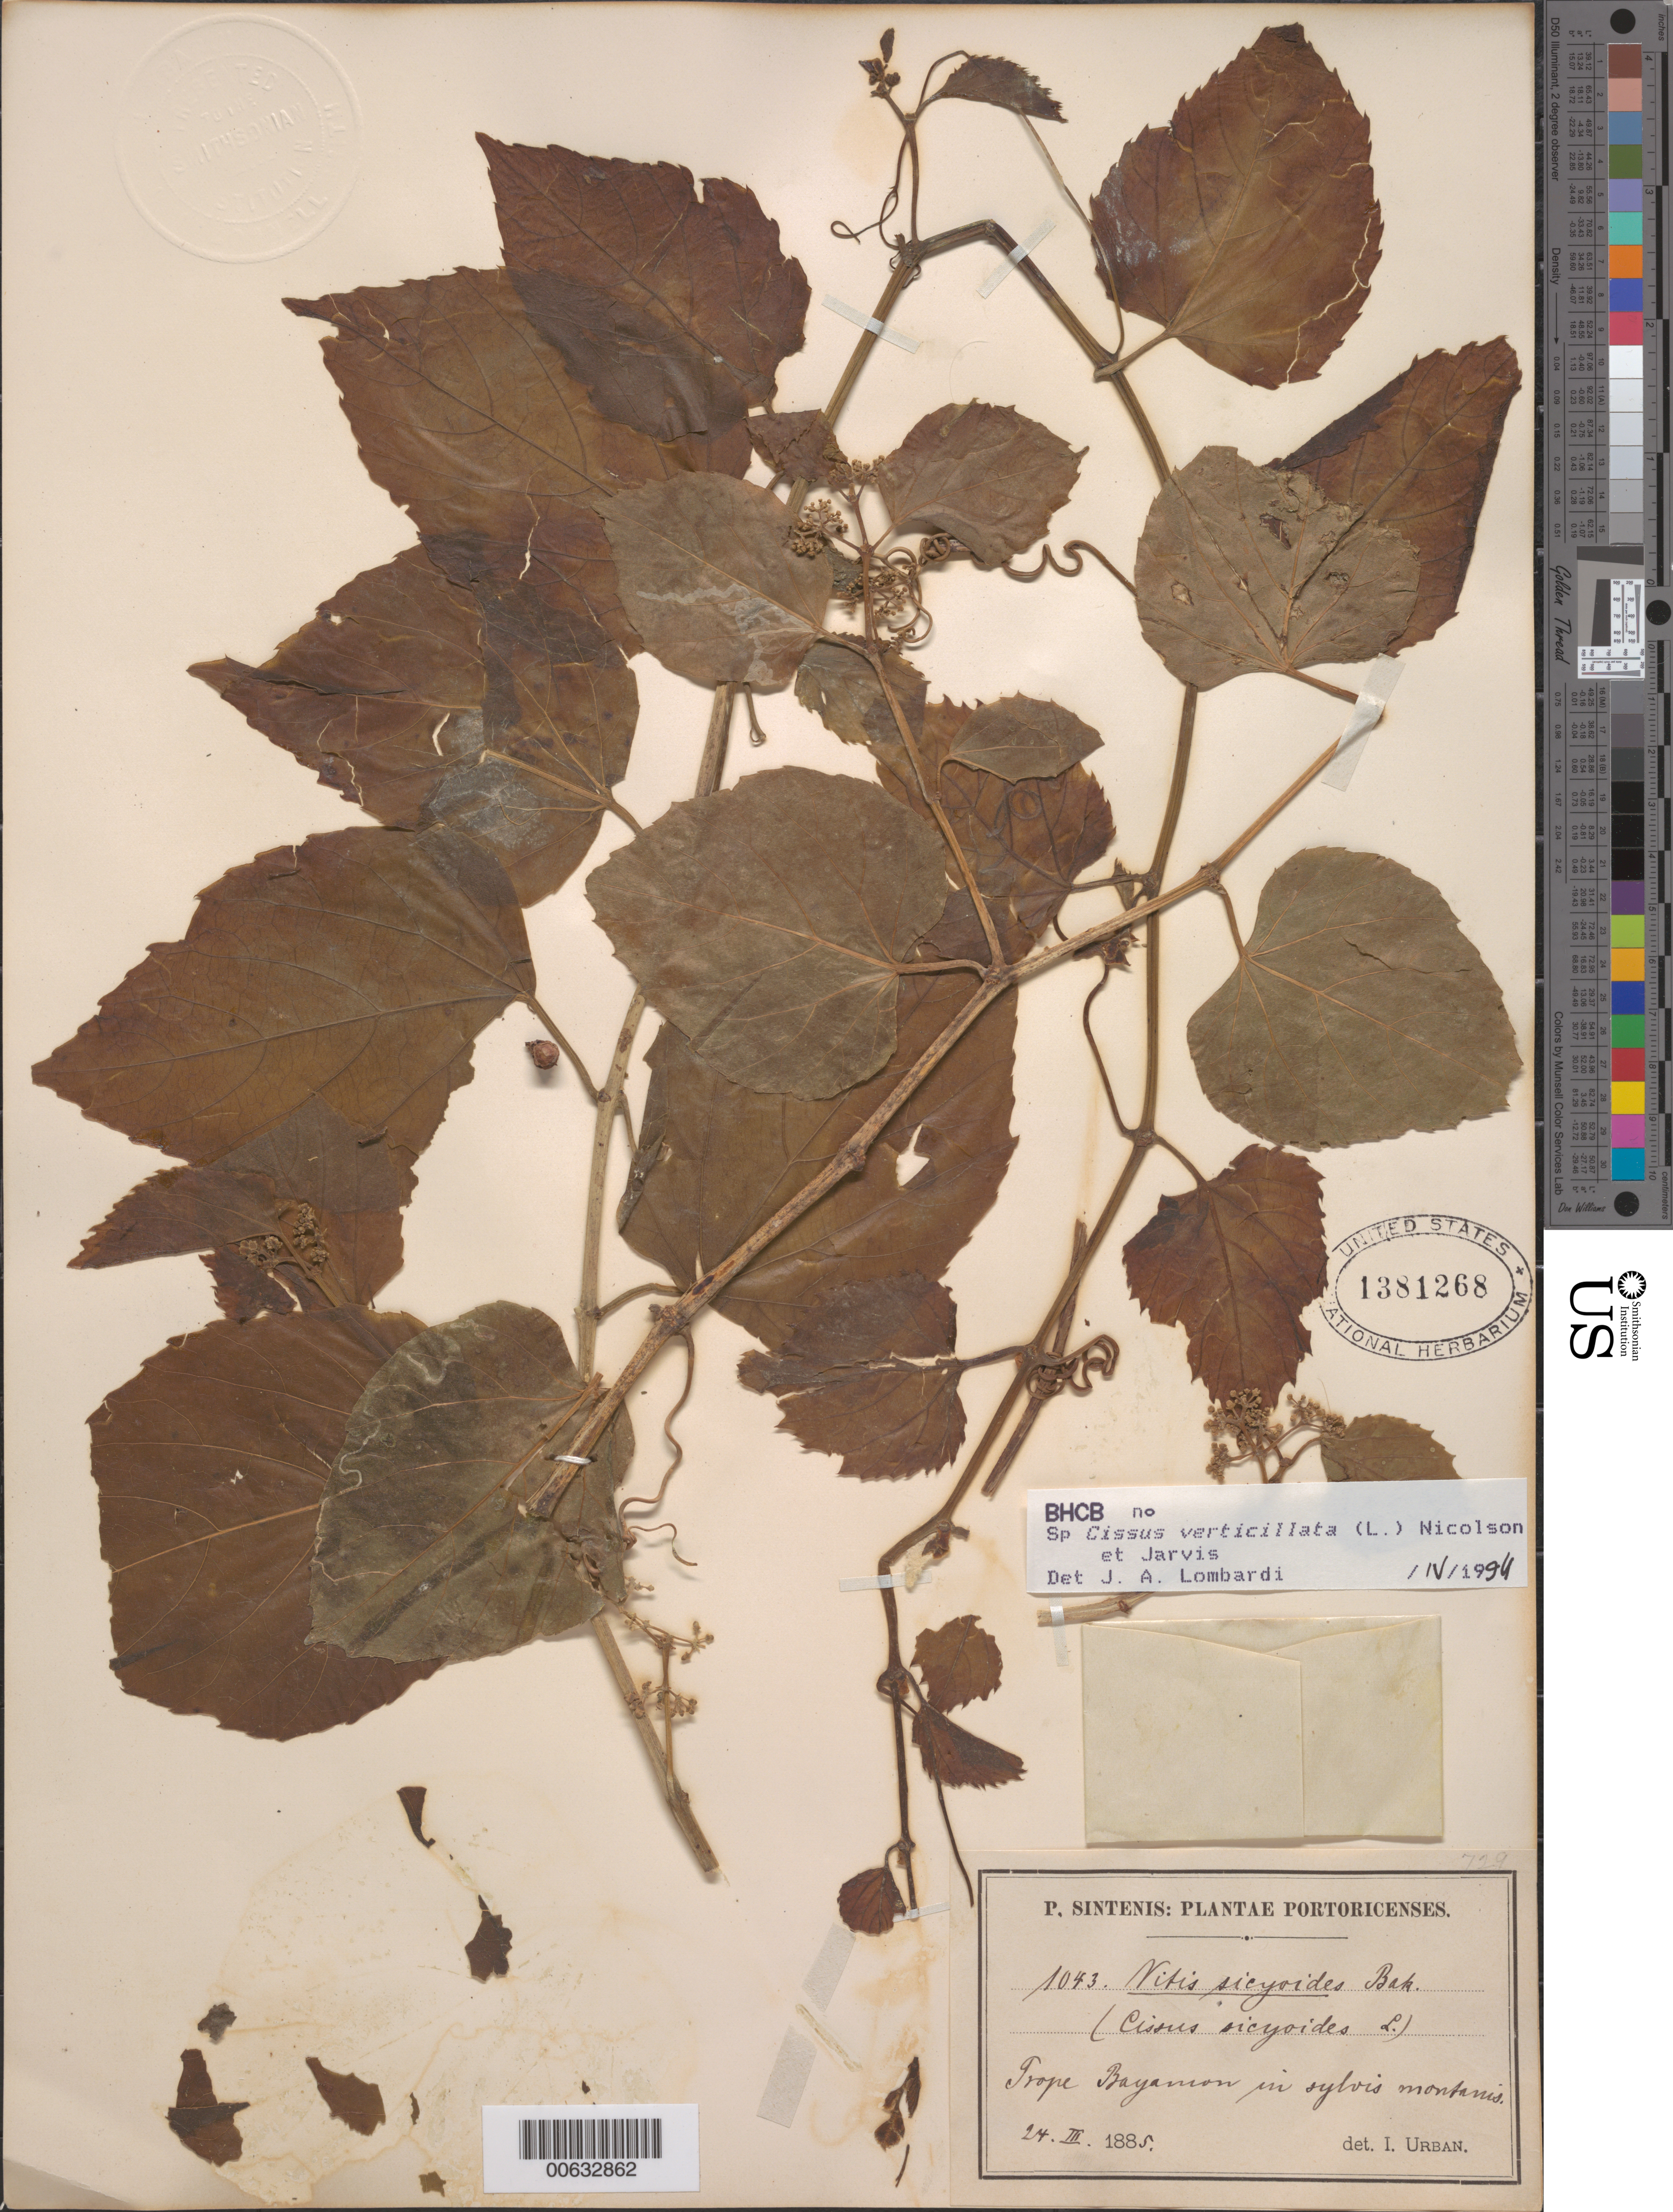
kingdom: Plantae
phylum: Tracheophyta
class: Magnoliopsida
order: Vitales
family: Vitaceae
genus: Cissus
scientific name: Cissus verticillata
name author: (L.) Nicolson & C.E. Jarvis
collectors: P. Sintenis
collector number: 1043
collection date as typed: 24 Mar 1885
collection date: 1885-03-24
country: Puerto Rico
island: Greater Antilles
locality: Prope Bayamon, in sylvis montanis.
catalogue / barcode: US 1381268